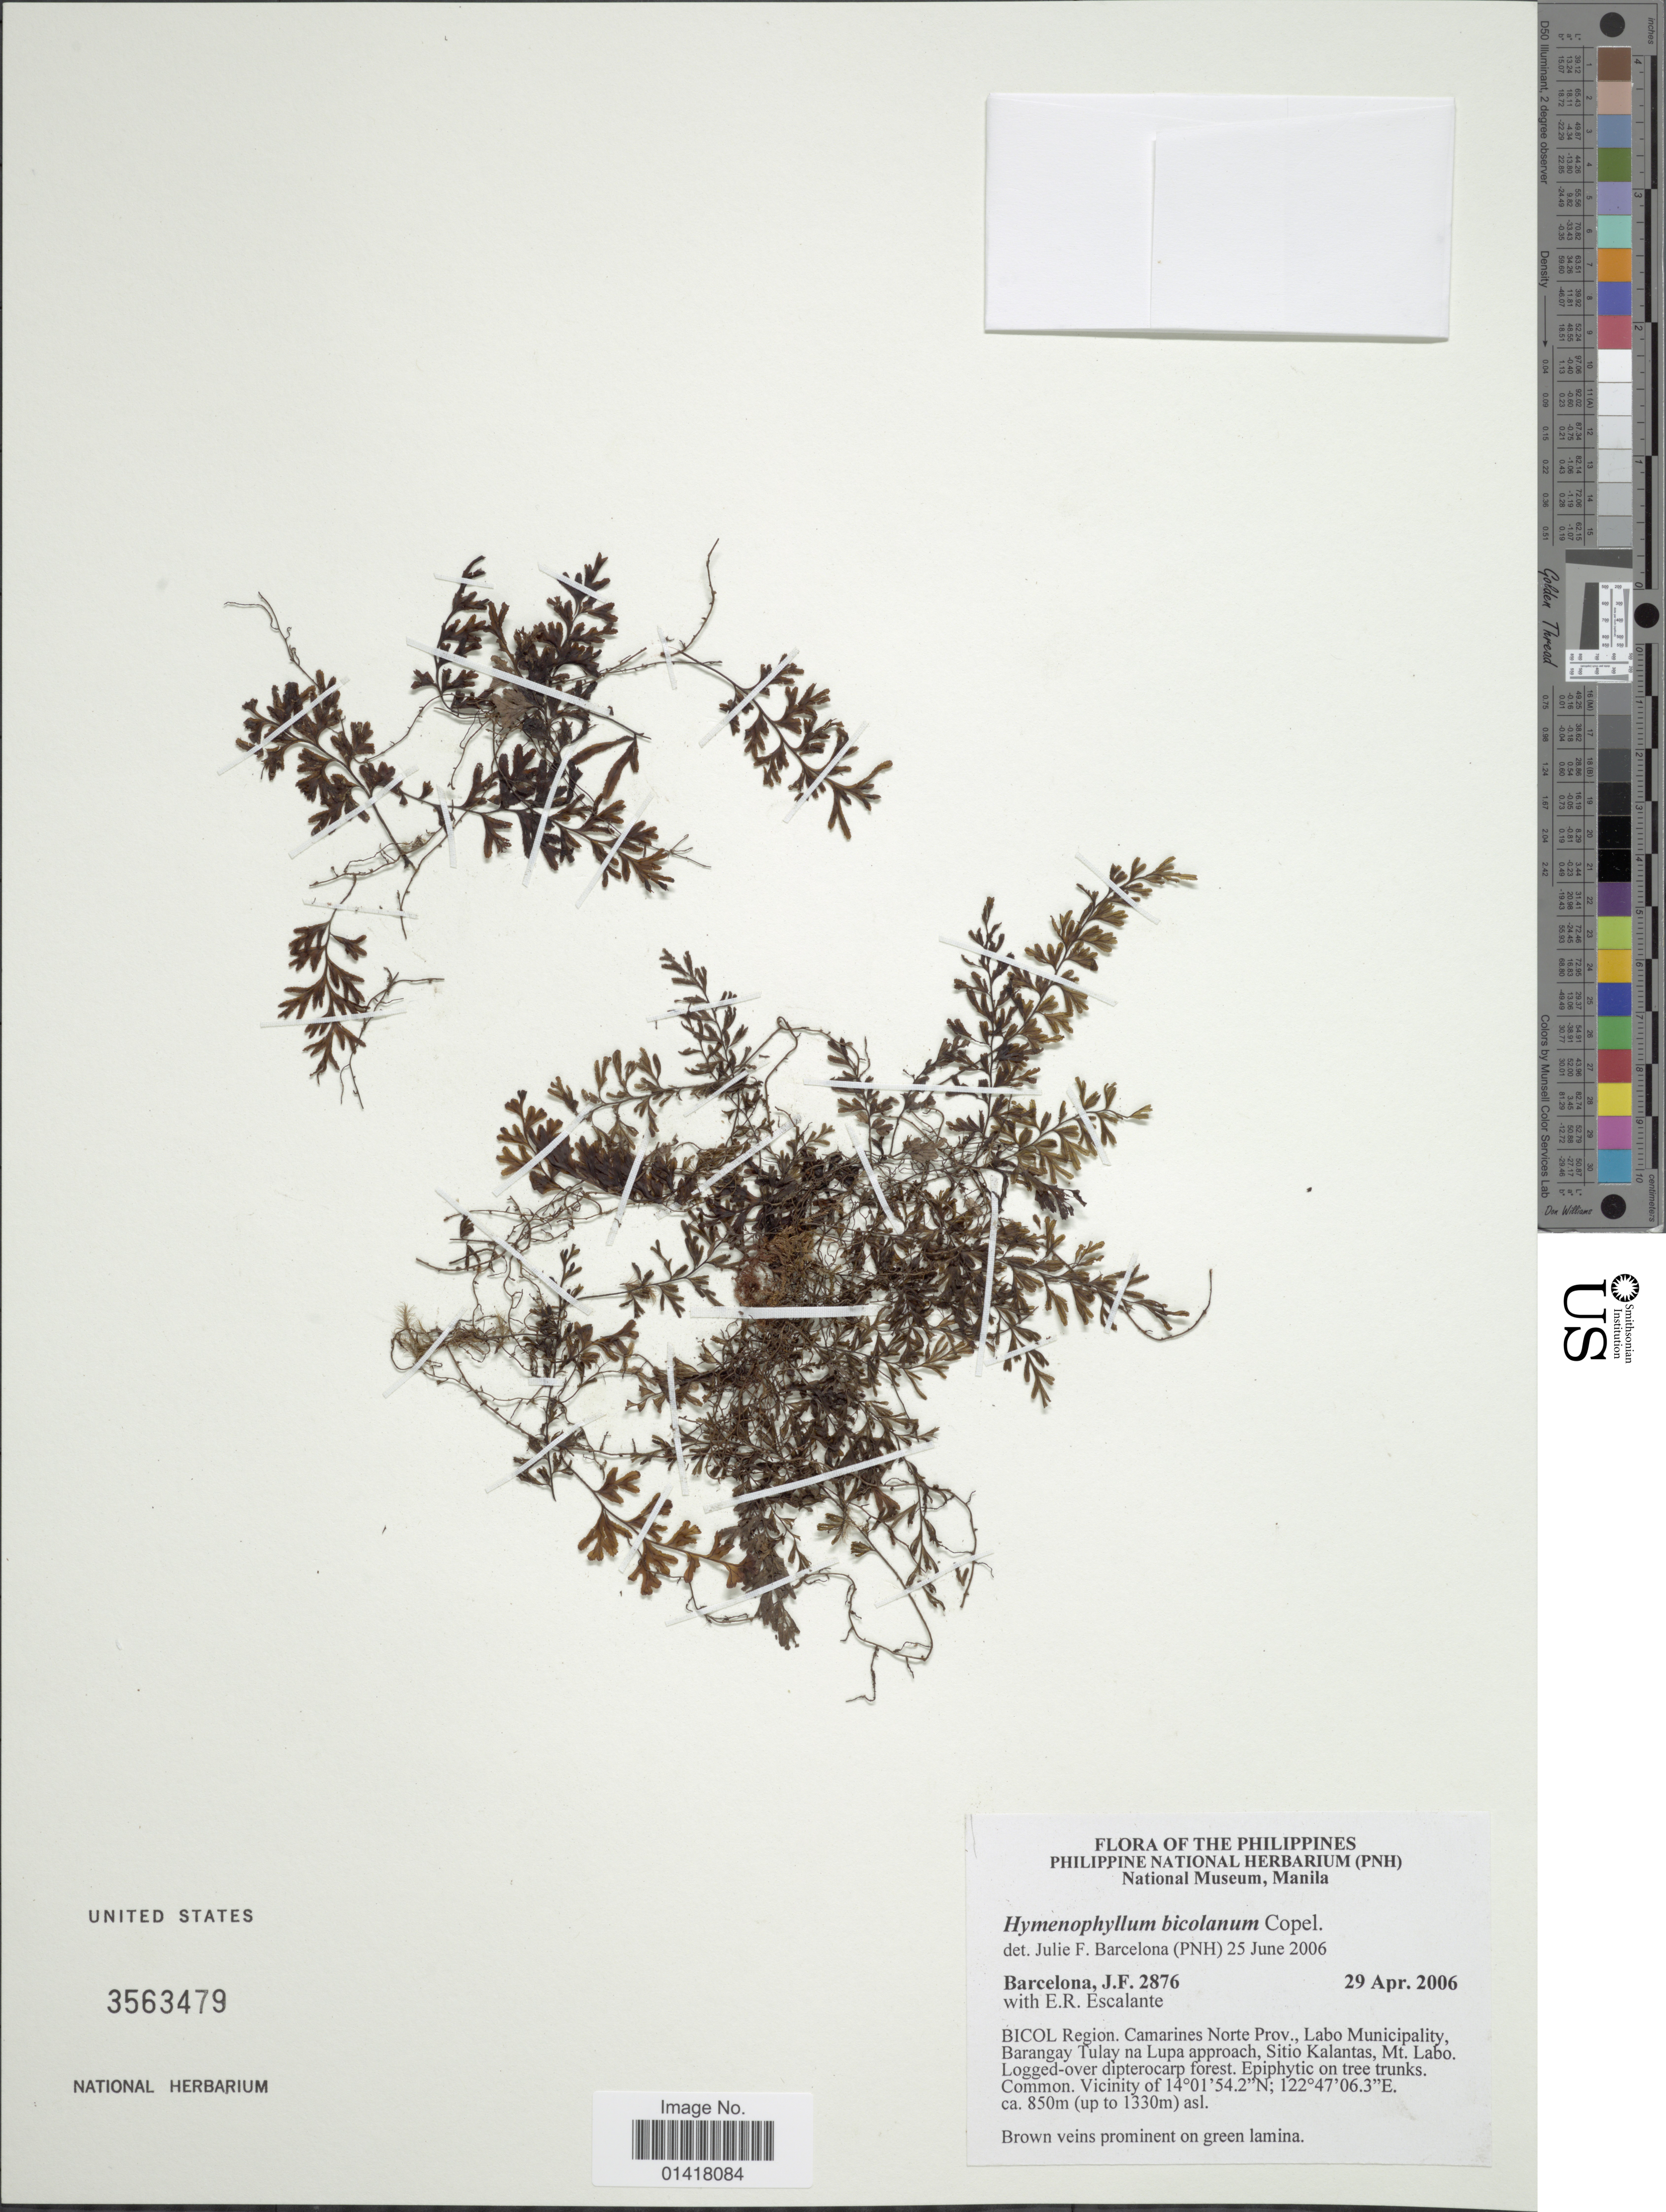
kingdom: Plantae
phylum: Tracheophyta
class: Polypodiopsida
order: Hymenophyllales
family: Hymenophyllaceae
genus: Hymenophyllum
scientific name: Hymenophyllum bicolanum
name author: Copel.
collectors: J. F. Barcelona & E. Escalante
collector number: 2876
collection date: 2006-04-29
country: Philippines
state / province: Bicol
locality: Bicol Region. Camarines Norte Prov. Labo Municipality, Barangay Tulay na Lupa approach, Sitio Kalantas, Mt Labo.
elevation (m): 850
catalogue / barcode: US 3563479